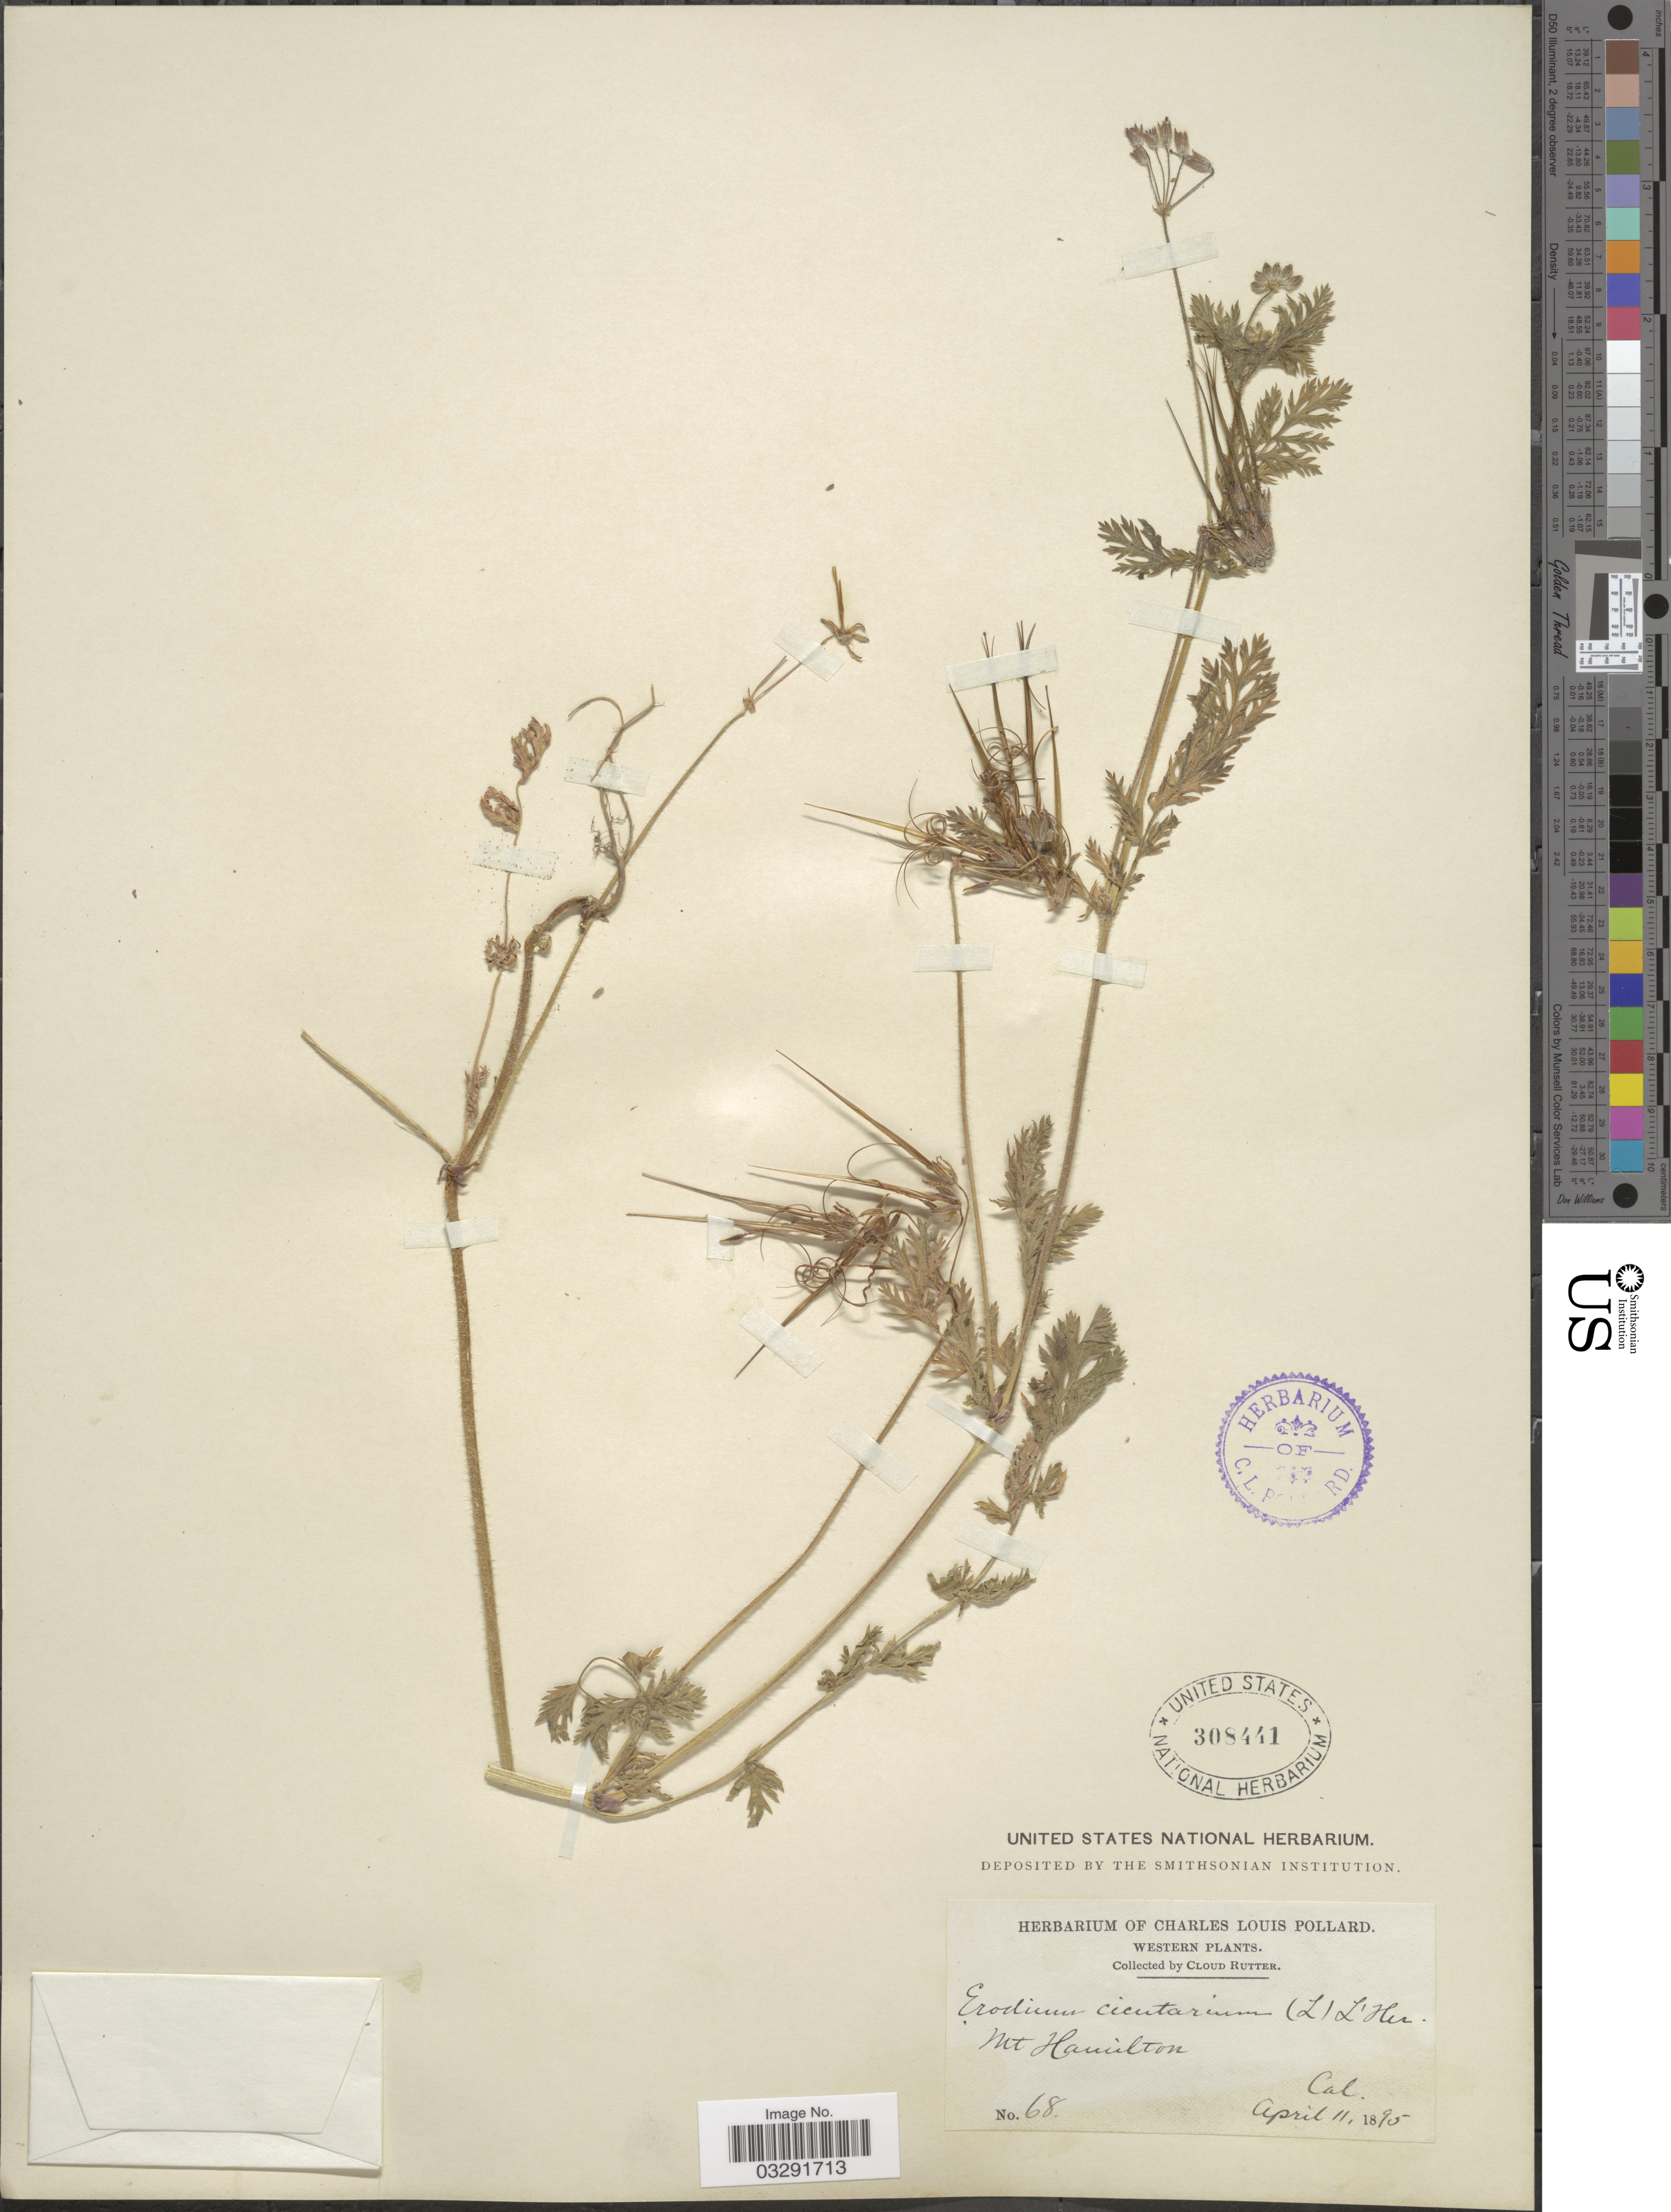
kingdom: Plantae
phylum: Tracheophyta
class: Magnoliopsida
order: Geraniales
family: Geraniaceae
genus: Erodium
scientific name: Erodium cicutarium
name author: (L.) L'Hér.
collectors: C. Rutter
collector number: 68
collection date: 1895-04-11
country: United States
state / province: California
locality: Western. Mt. Hamilton.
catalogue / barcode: US 308441